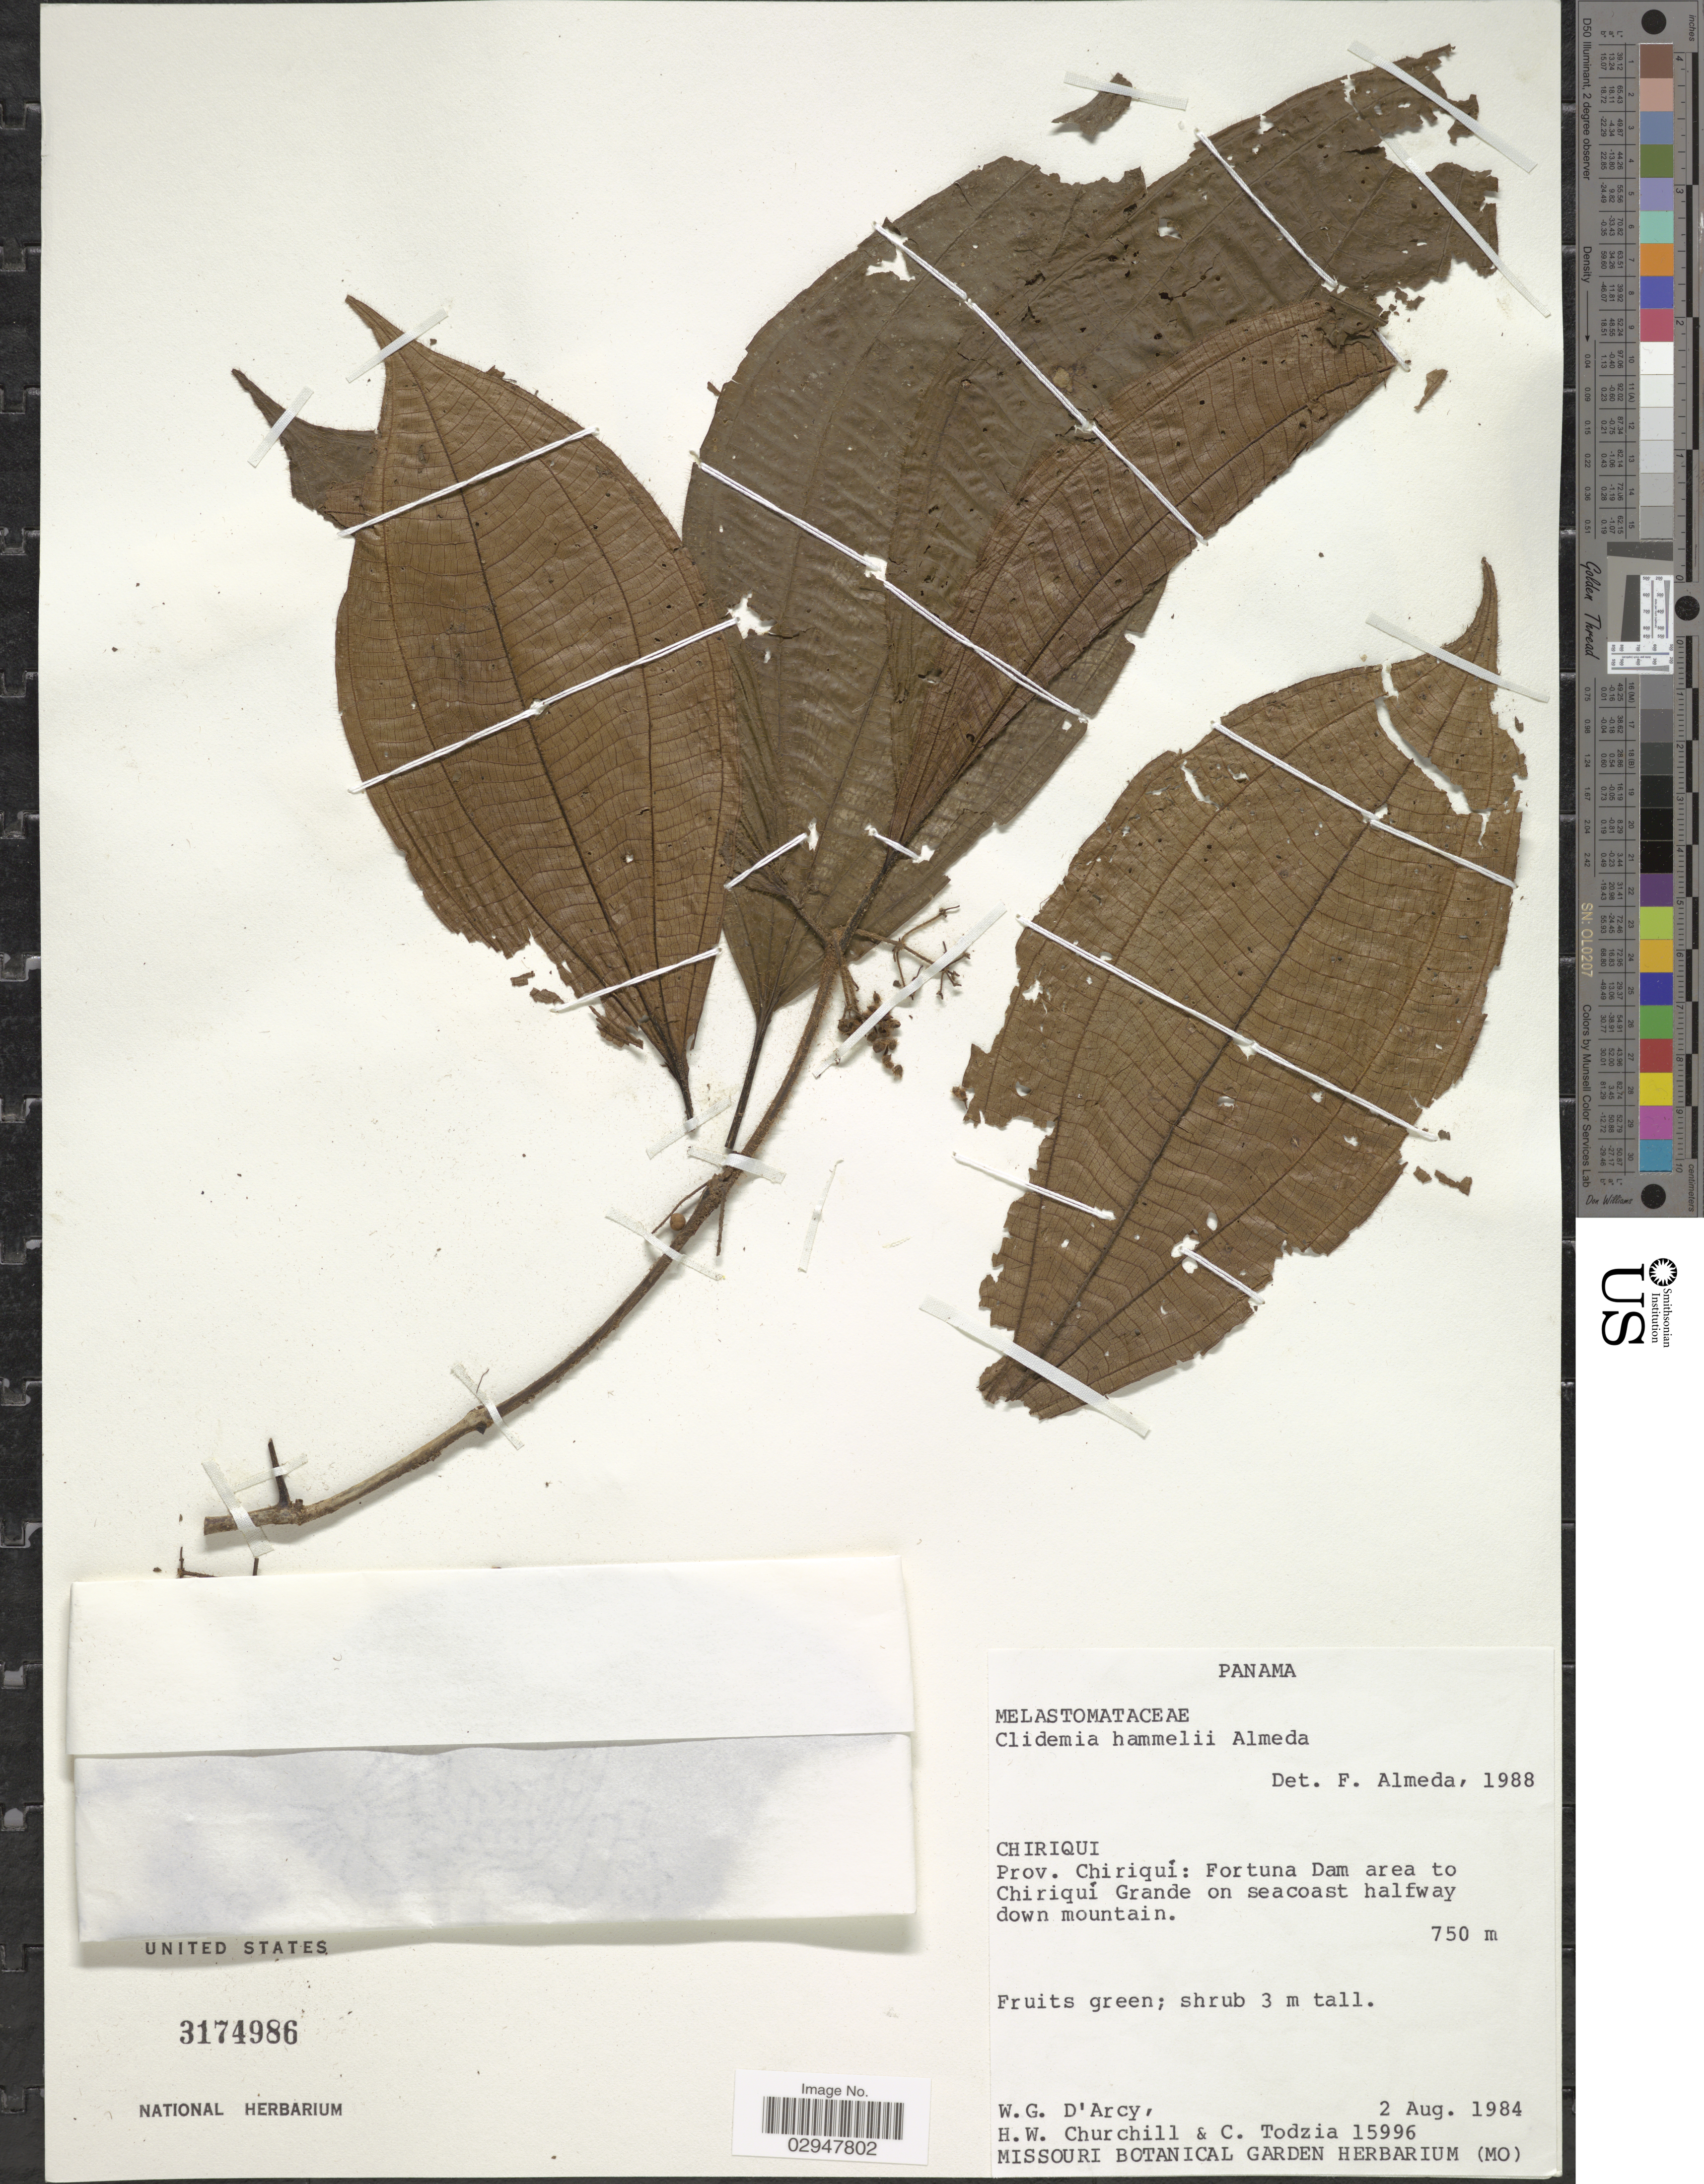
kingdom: Plantae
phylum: Tracheophyta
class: Magnoliopsida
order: Myrtales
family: Melastomataceae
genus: Clidemia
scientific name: Clidemia hammelii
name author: Almeda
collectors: W. G. D'Arcy, H. Churchill & C. A. Todzia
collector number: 15996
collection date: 1984-08-02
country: Panama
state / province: Chiriqui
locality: Prov. Chiriquí: Fortuna Dam area to Chiriquí Grande on seacoast halfway down mountain.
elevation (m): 750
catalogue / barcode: US 3174986